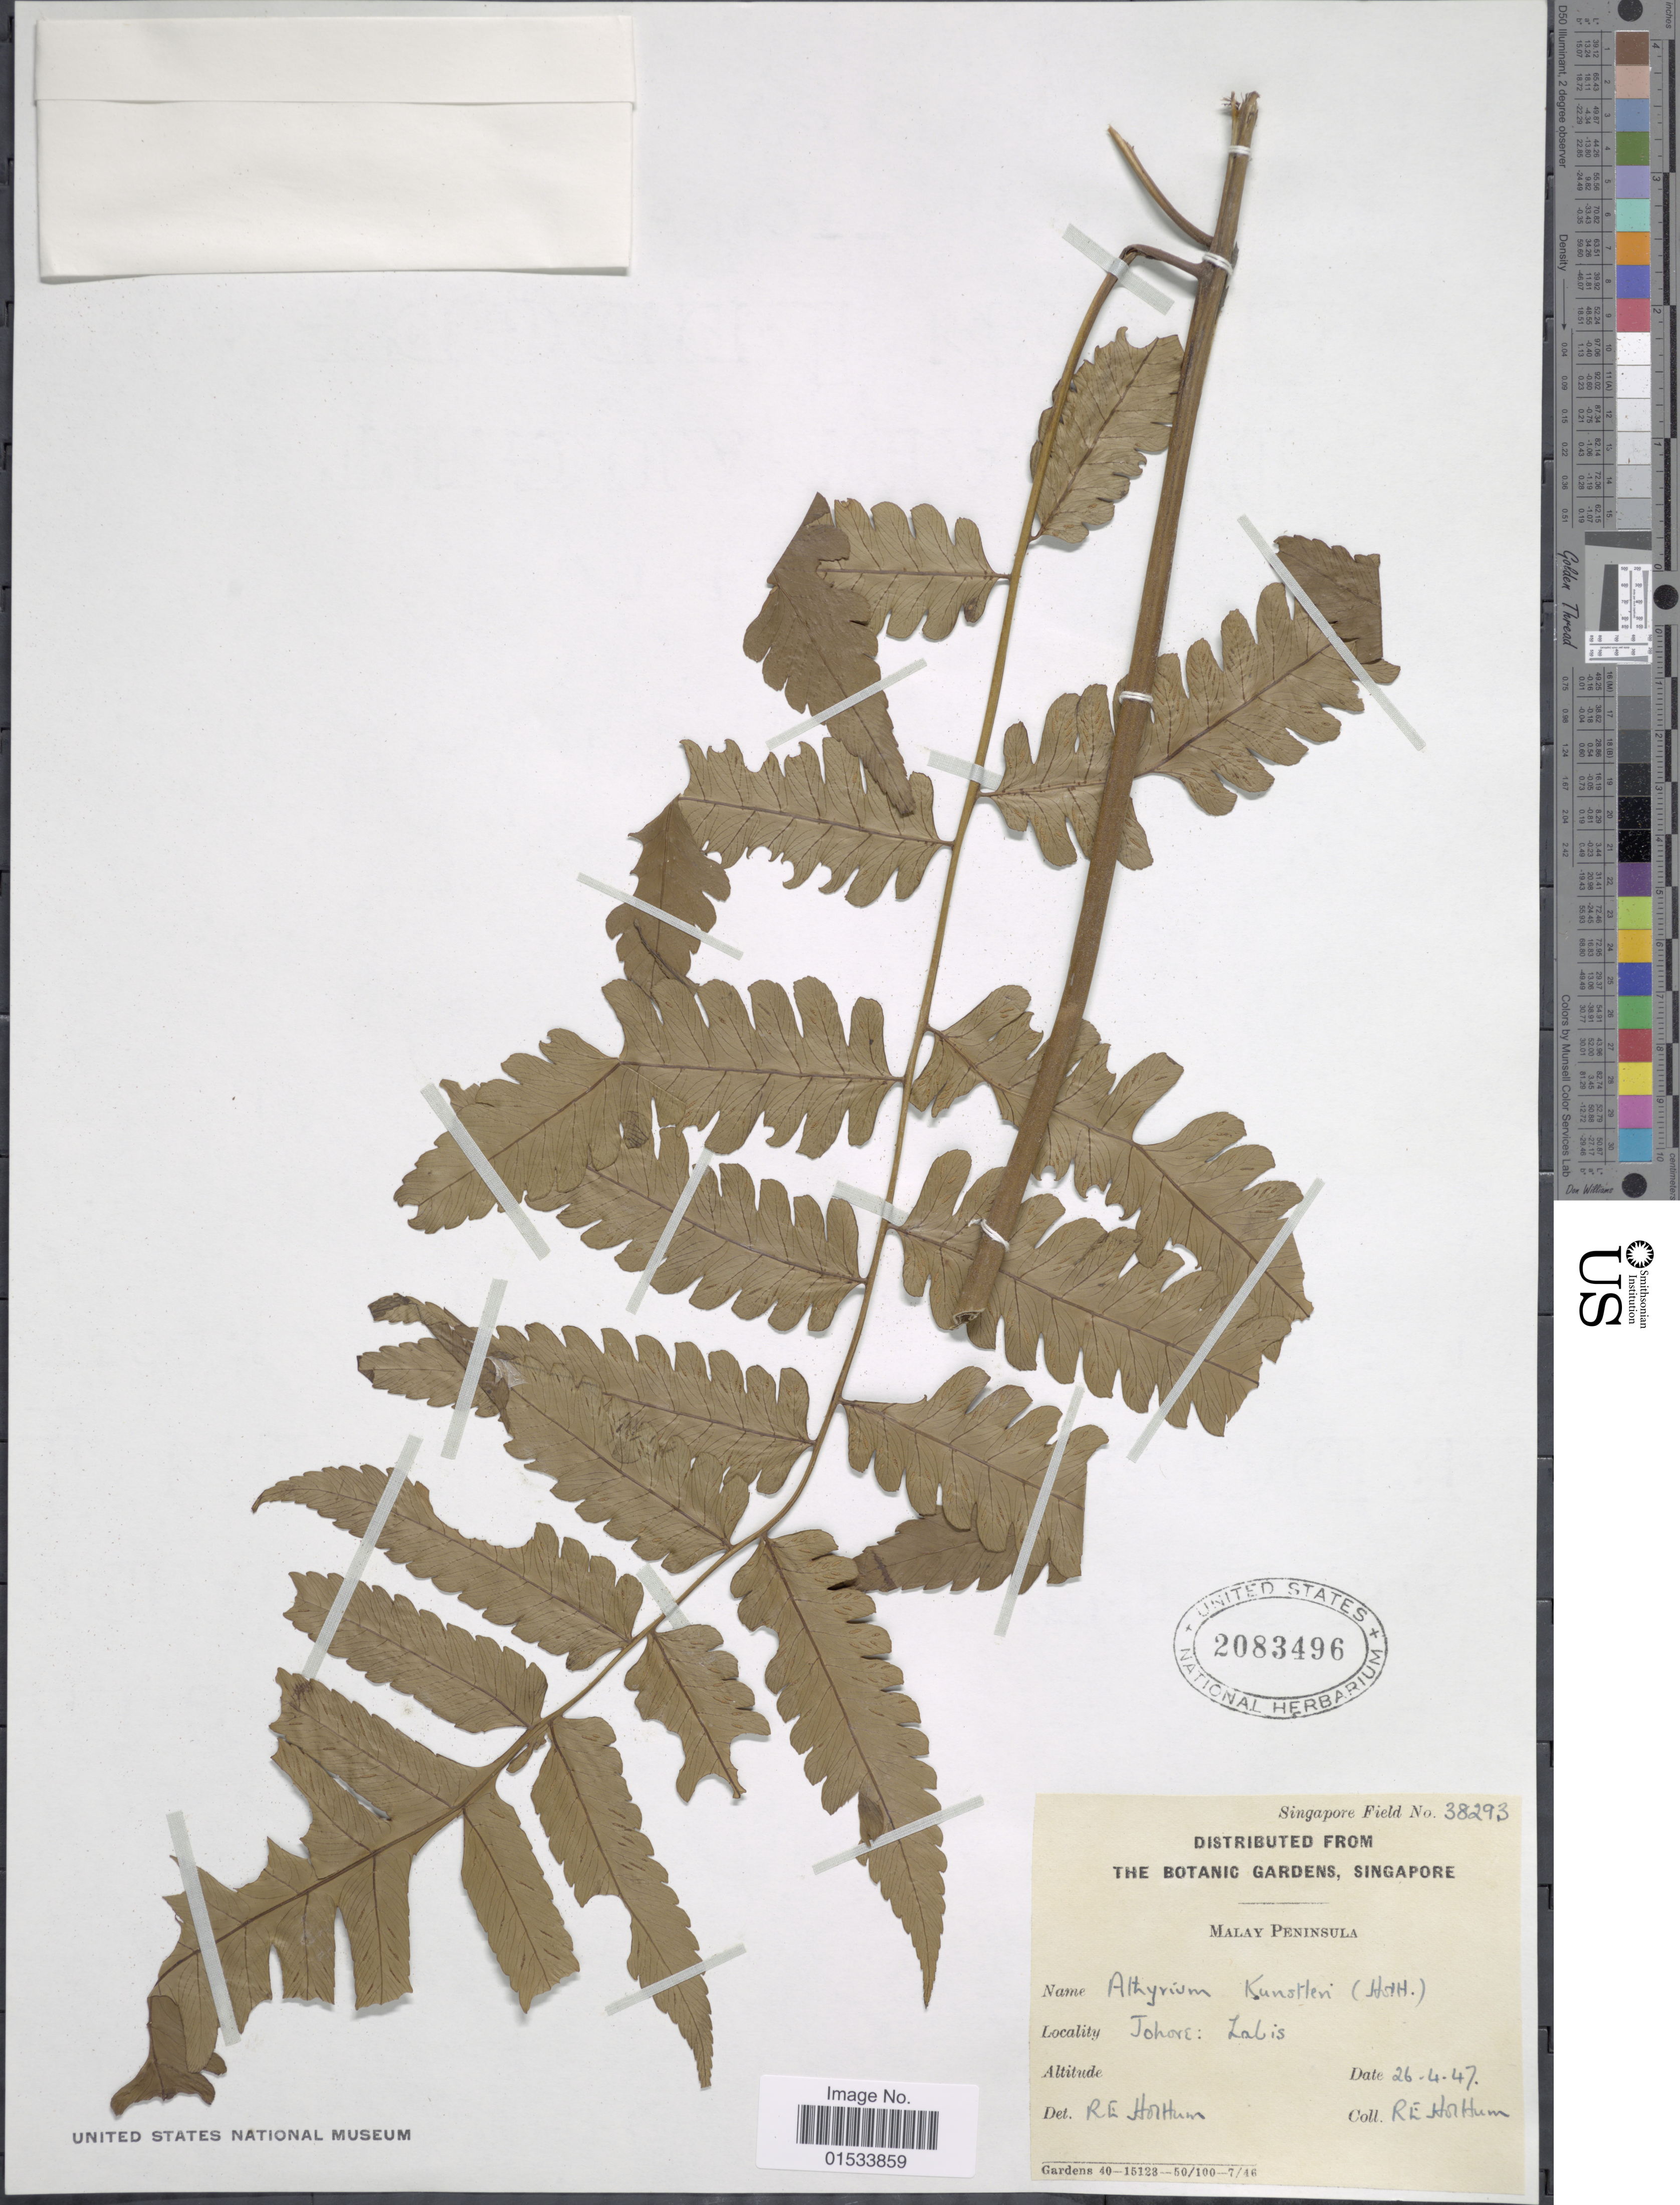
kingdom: Plantae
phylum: Tracheophyta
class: Polypodiopsida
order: Polypodiales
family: Athyriaceae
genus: Diplazium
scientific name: Diplazium kunstleri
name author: Holttum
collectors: R. E. Holttum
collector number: Singapore Field 38293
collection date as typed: Transcribed d/m/y: 26/4/47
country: Malaysia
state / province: Johor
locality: Lalis [interpreted]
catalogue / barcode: US 2083496